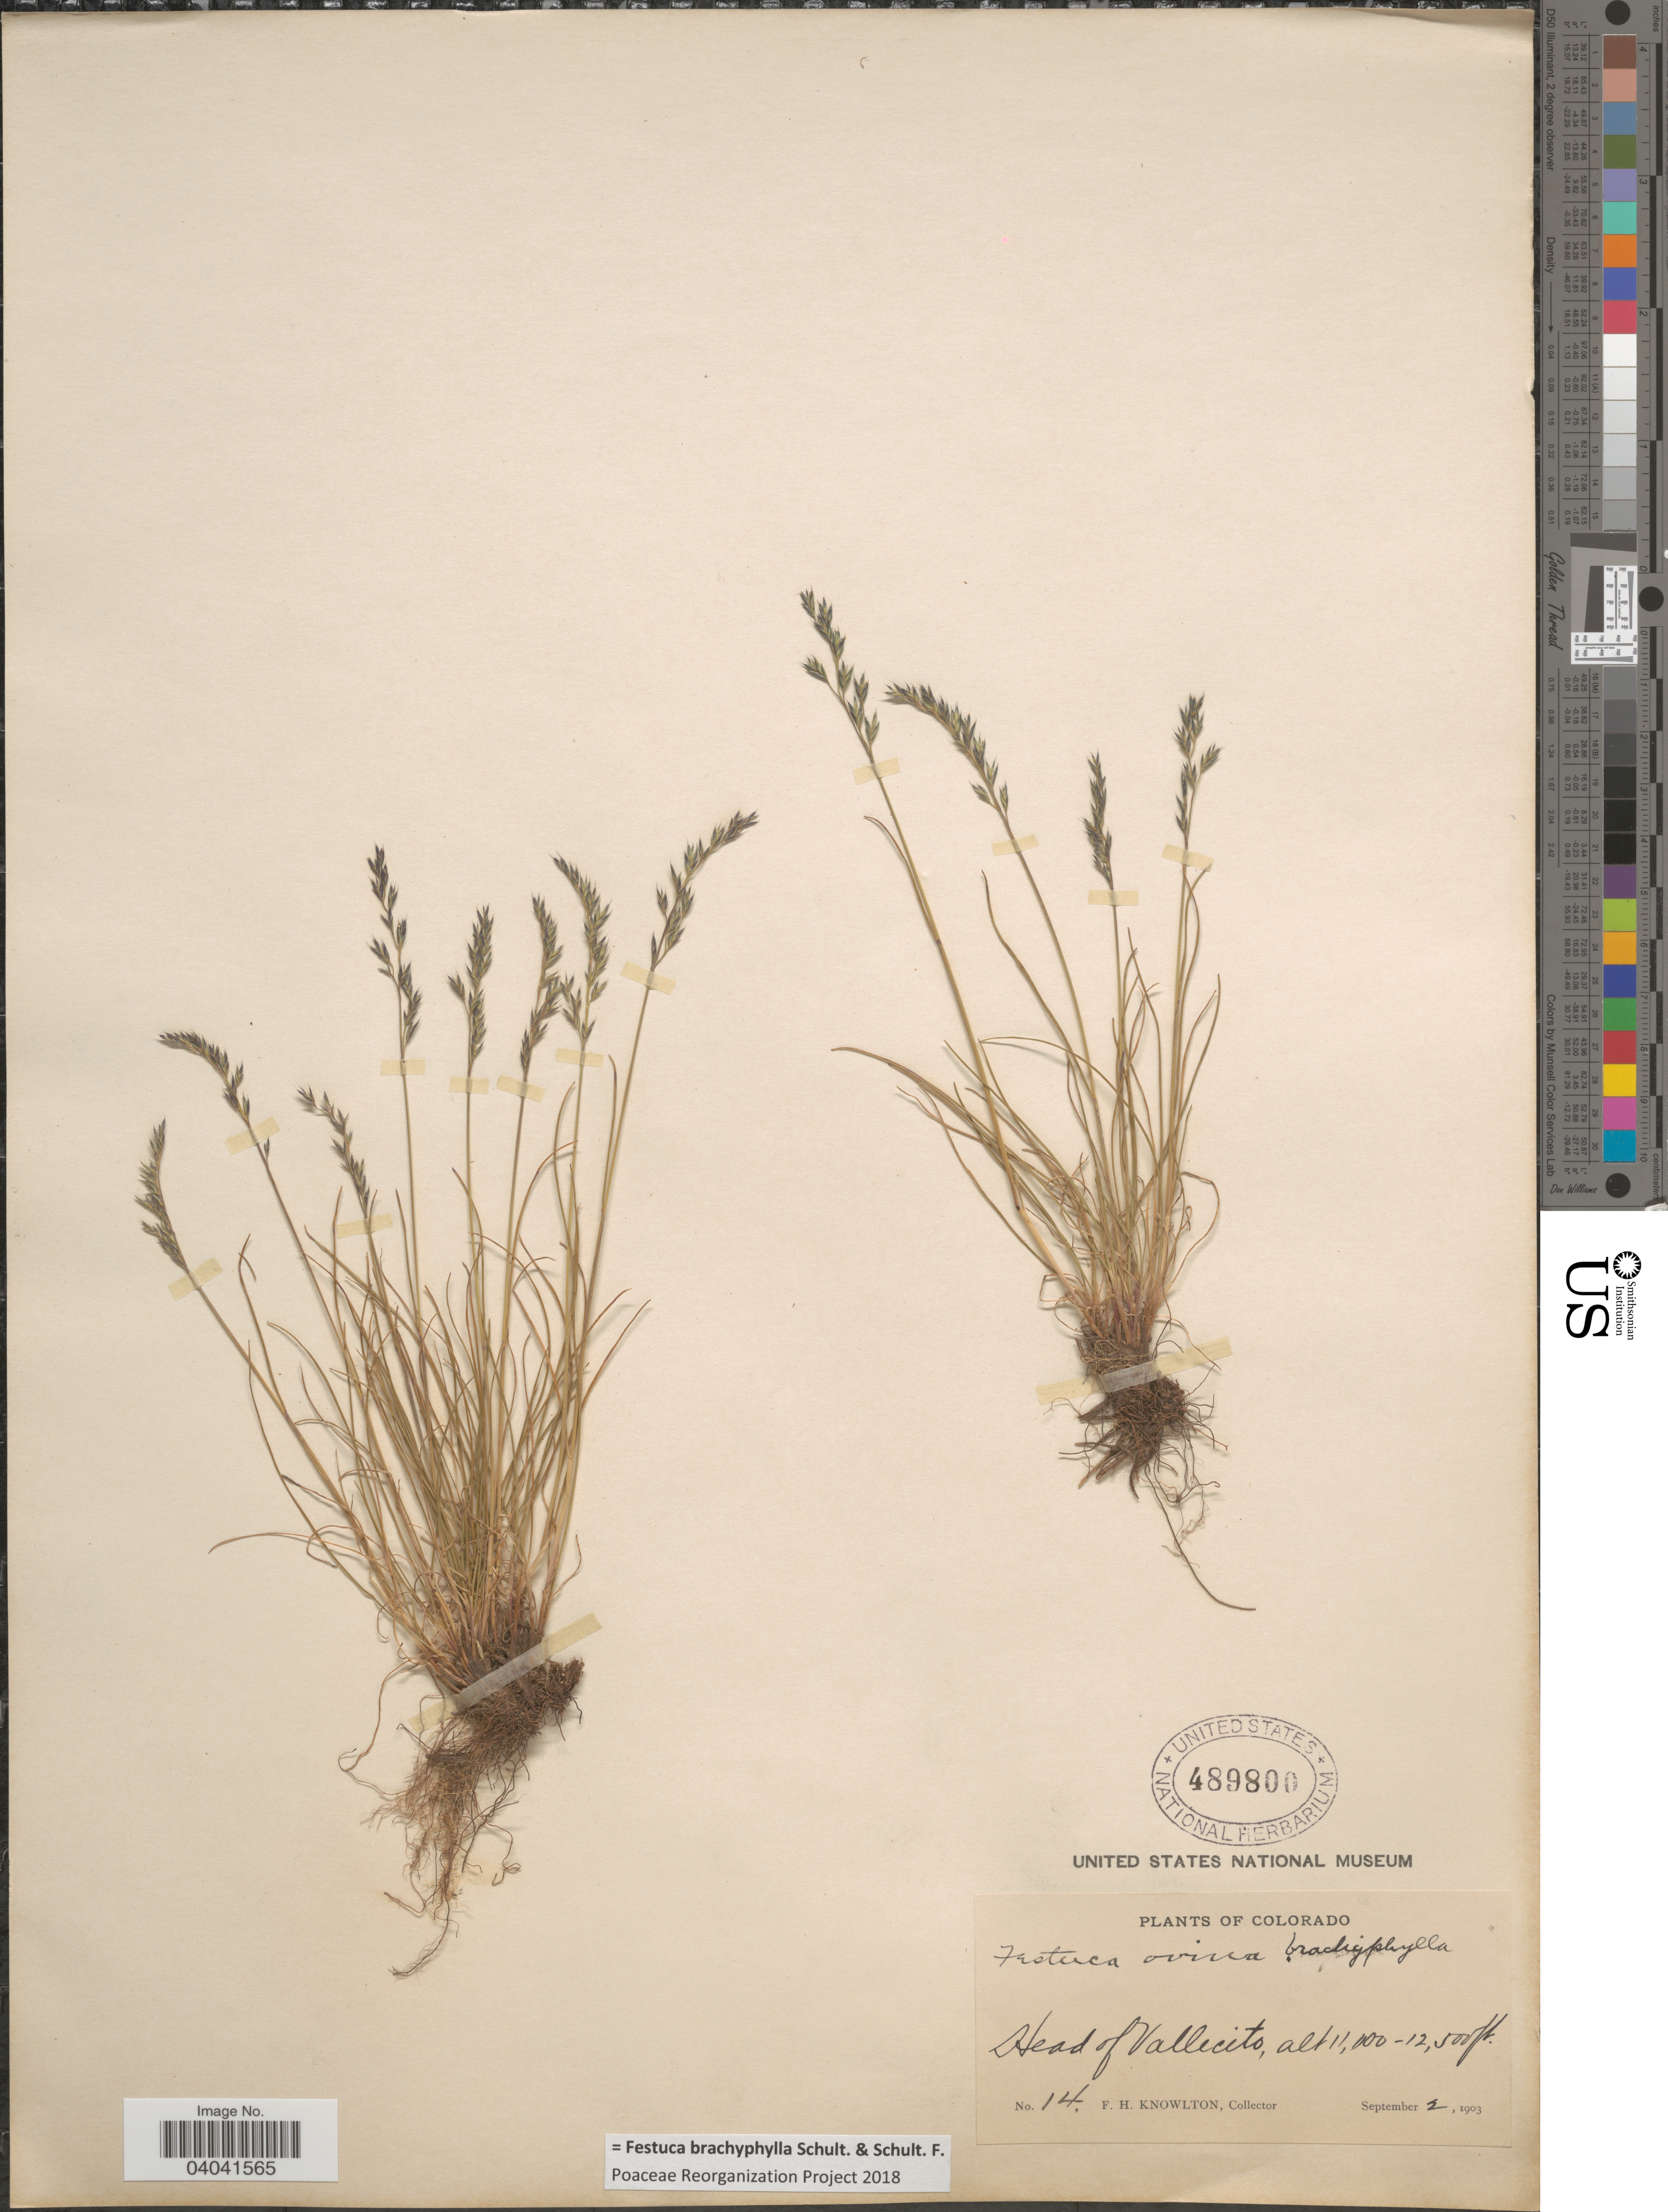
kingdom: Plantae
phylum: Tracheophyta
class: Liliopsida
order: Poales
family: Poaceae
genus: Festuca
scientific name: Festuca brachyphylla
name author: Schult. & Schult. f.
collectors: F. H. Knowlton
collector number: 14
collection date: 1903-09-02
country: United States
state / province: Colorado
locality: Head of Vallecito.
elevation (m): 3353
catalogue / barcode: US 489800